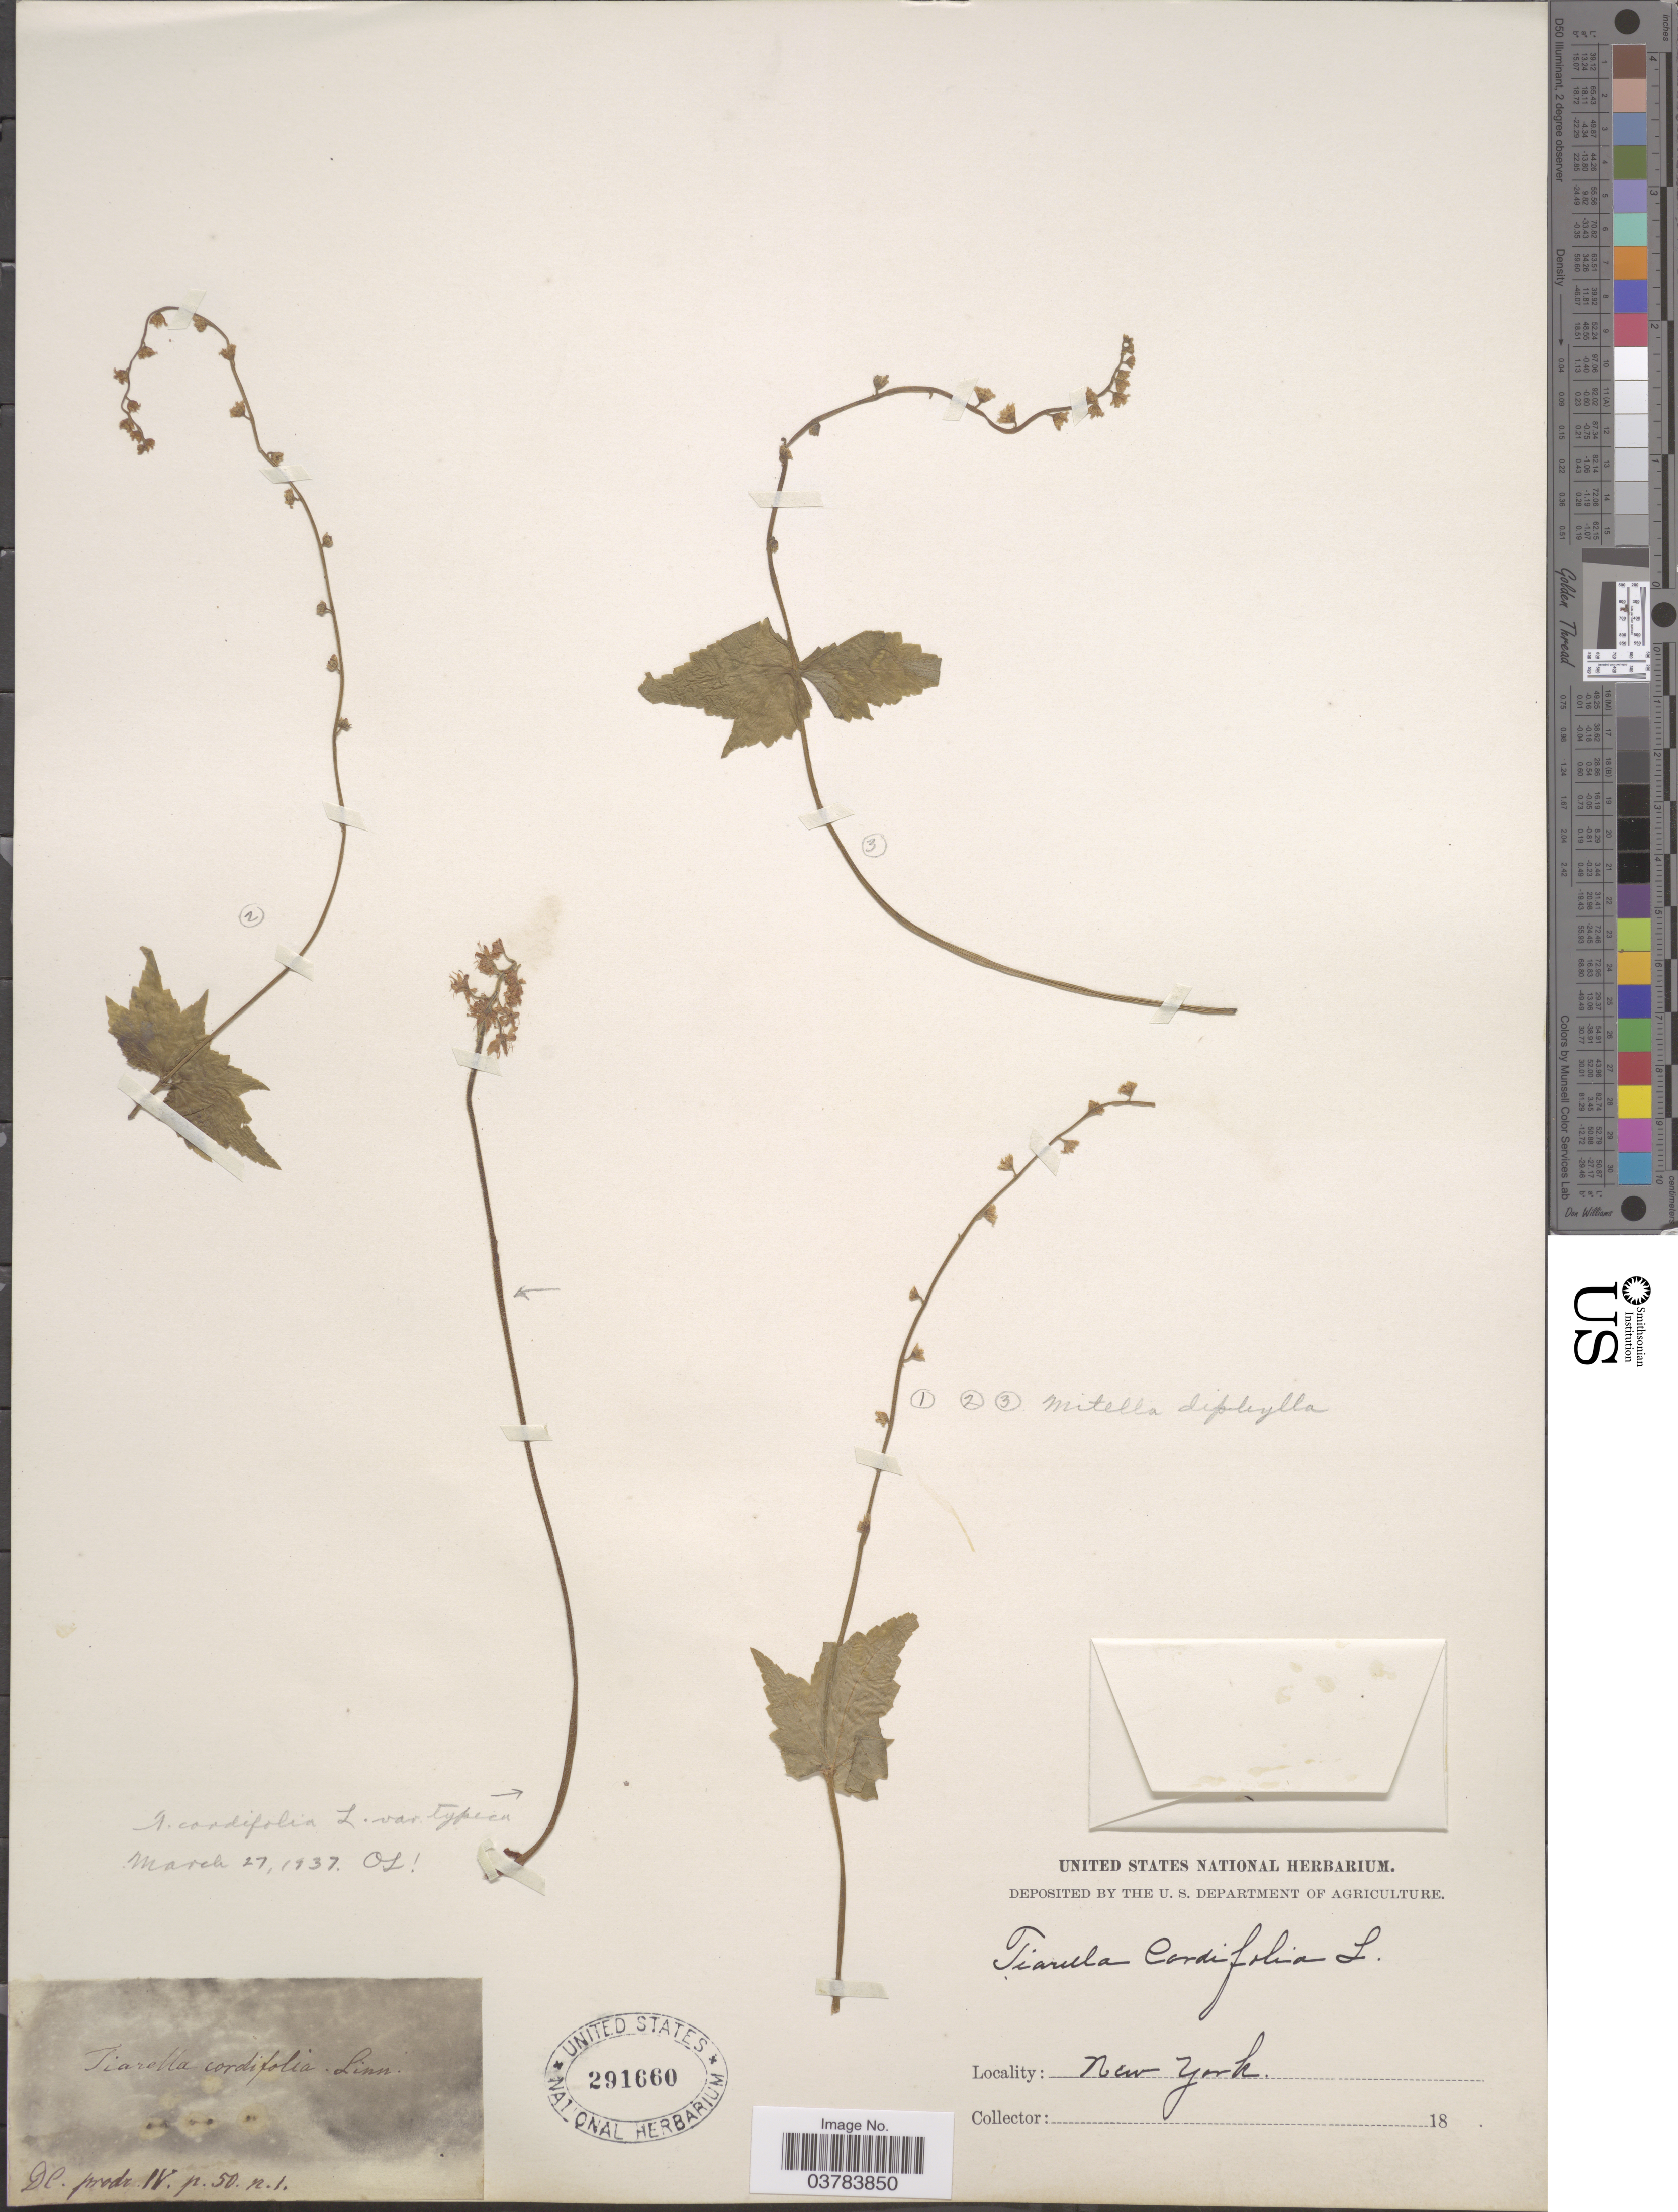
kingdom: Plantae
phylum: Tracheophyta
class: Magnoliopsida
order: Saxifragales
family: Saxifragaceae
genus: Tiarella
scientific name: Tiarella cordifolia var. typica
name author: Lakela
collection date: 1937-03-27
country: United States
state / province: New York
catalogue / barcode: US 291660